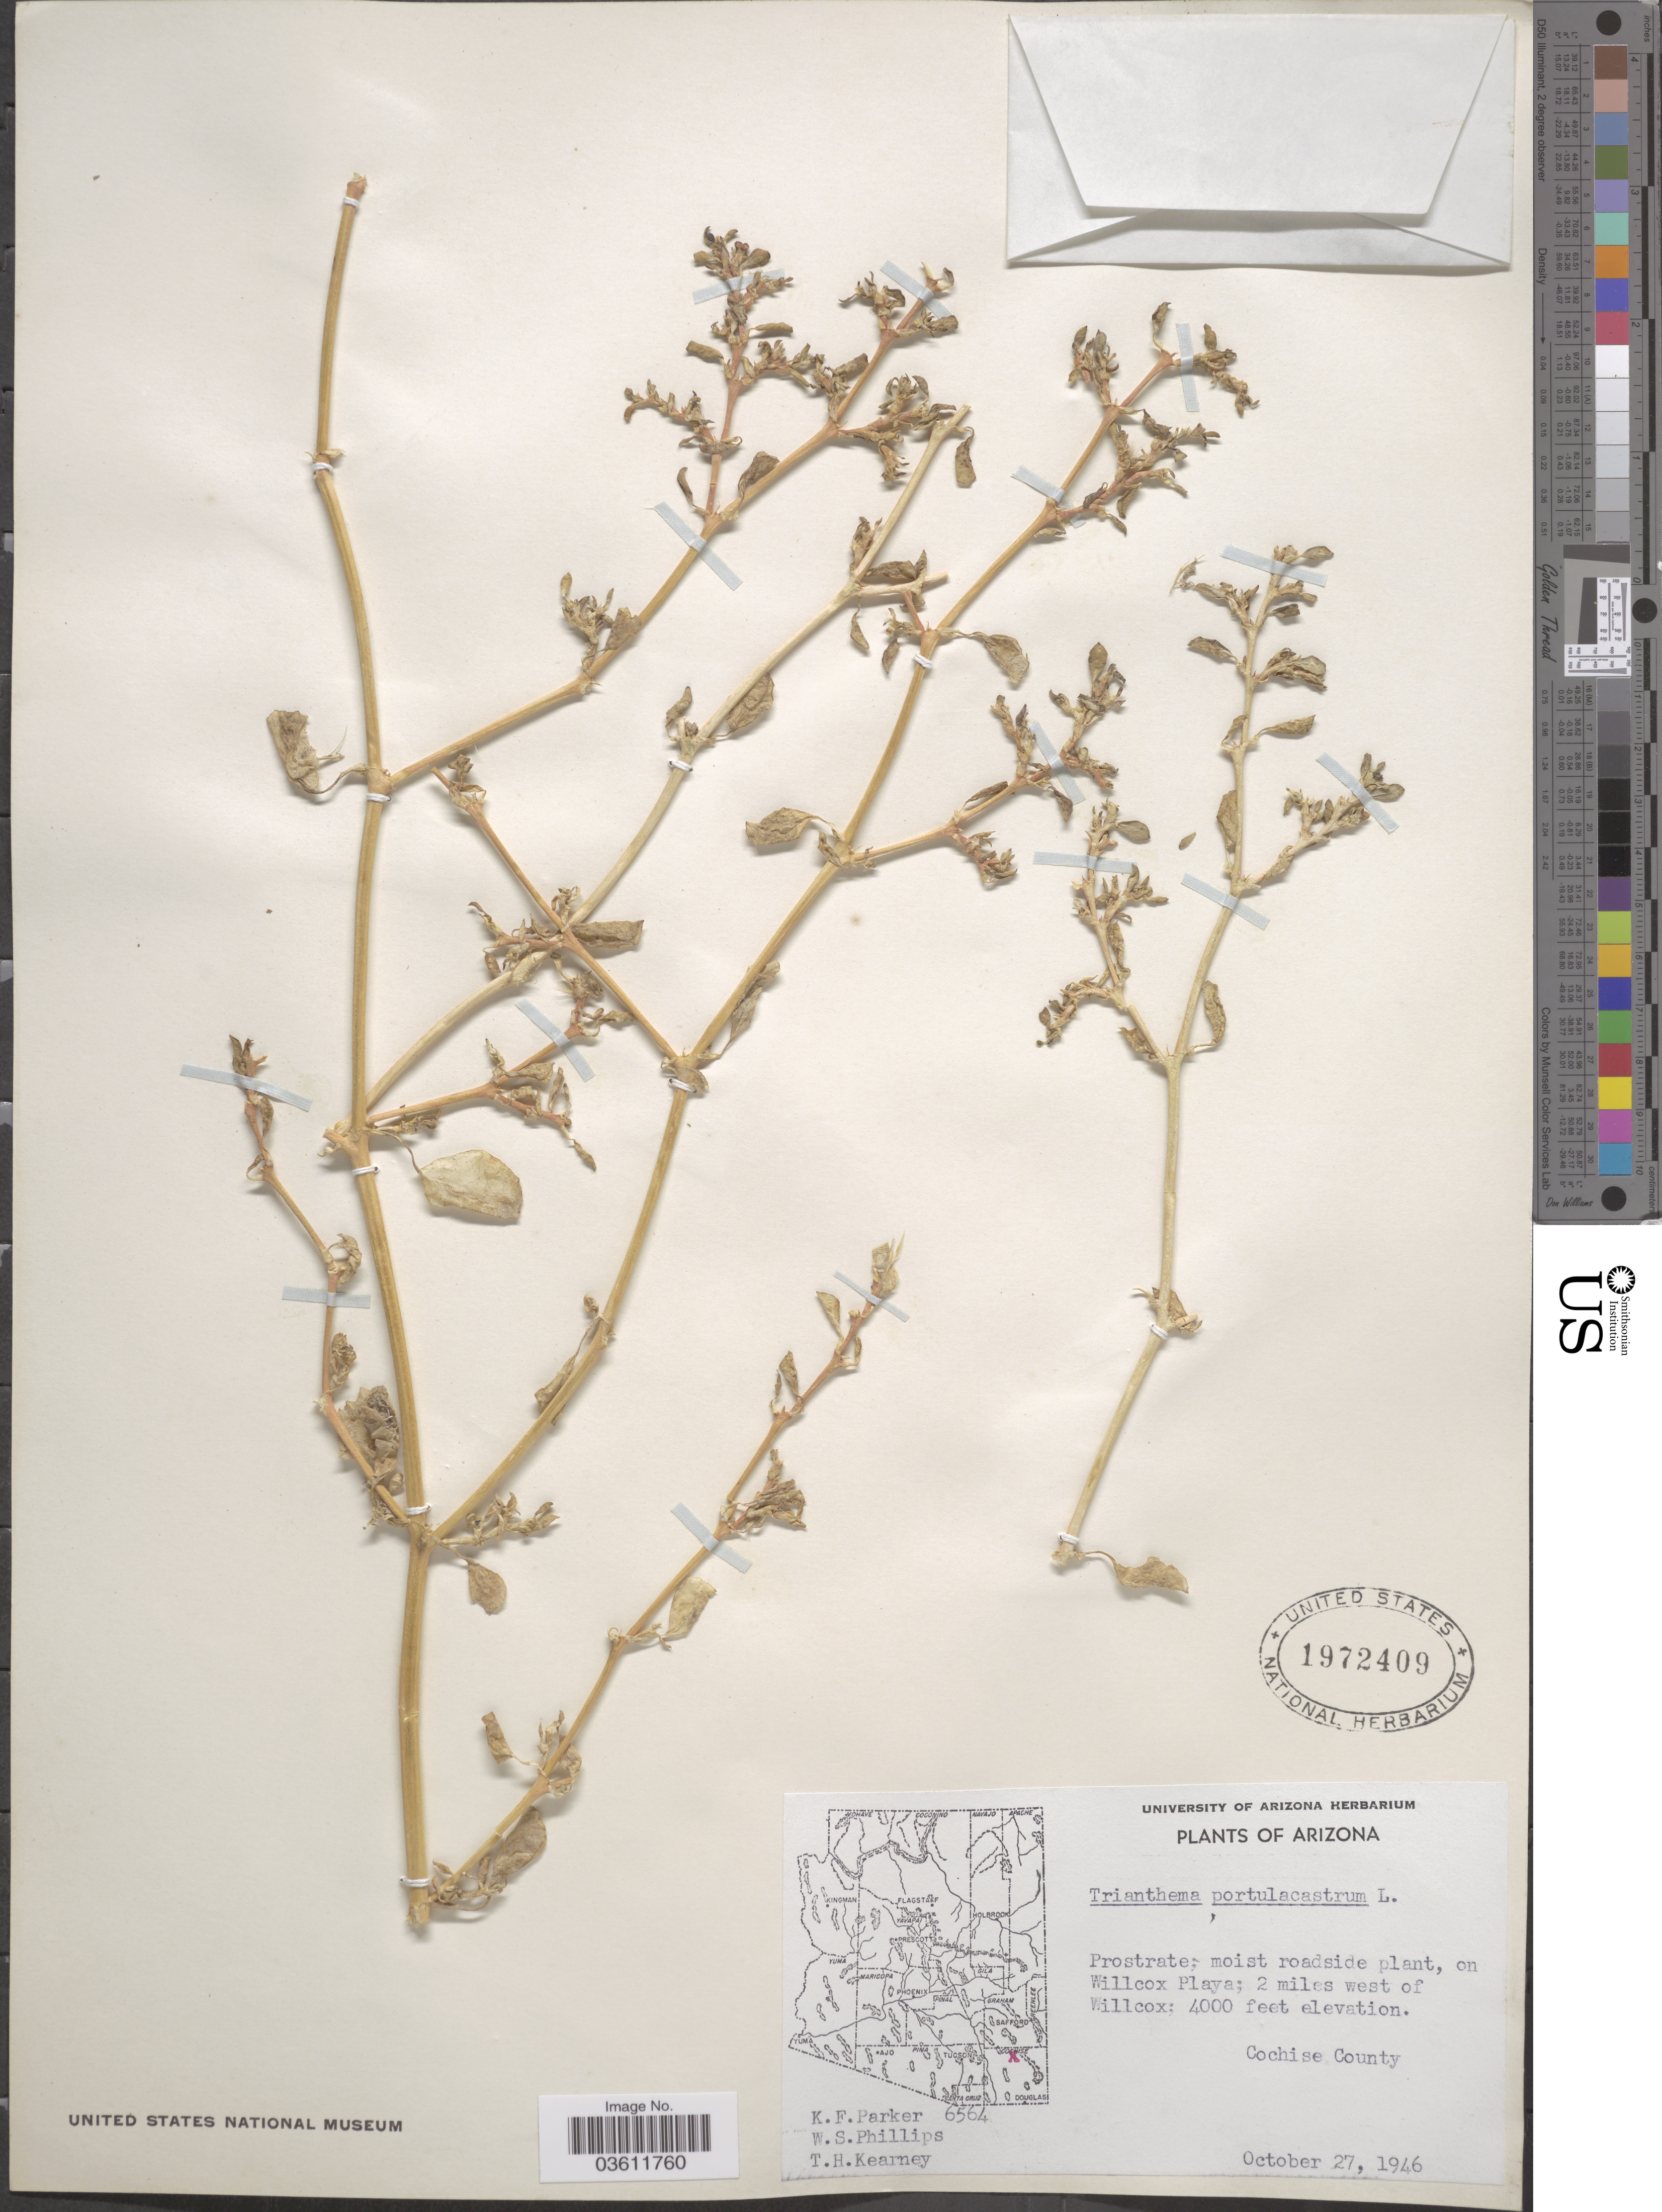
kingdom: Plantae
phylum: Tracheophyta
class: Magnoliopsida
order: Caryophyllales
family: Aizoaceae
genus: Trianthema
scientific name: Trianthema portulacastrum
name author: L.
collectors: K. F. Parker, W. S. Phillips & T. H. Kearney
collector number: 6564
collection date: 1946-10-27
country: United States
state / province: Arizona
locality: On Willcox Playa.; 2 miles west of Willcox. Cochise County.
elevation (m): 1219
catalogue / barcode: US 1972409